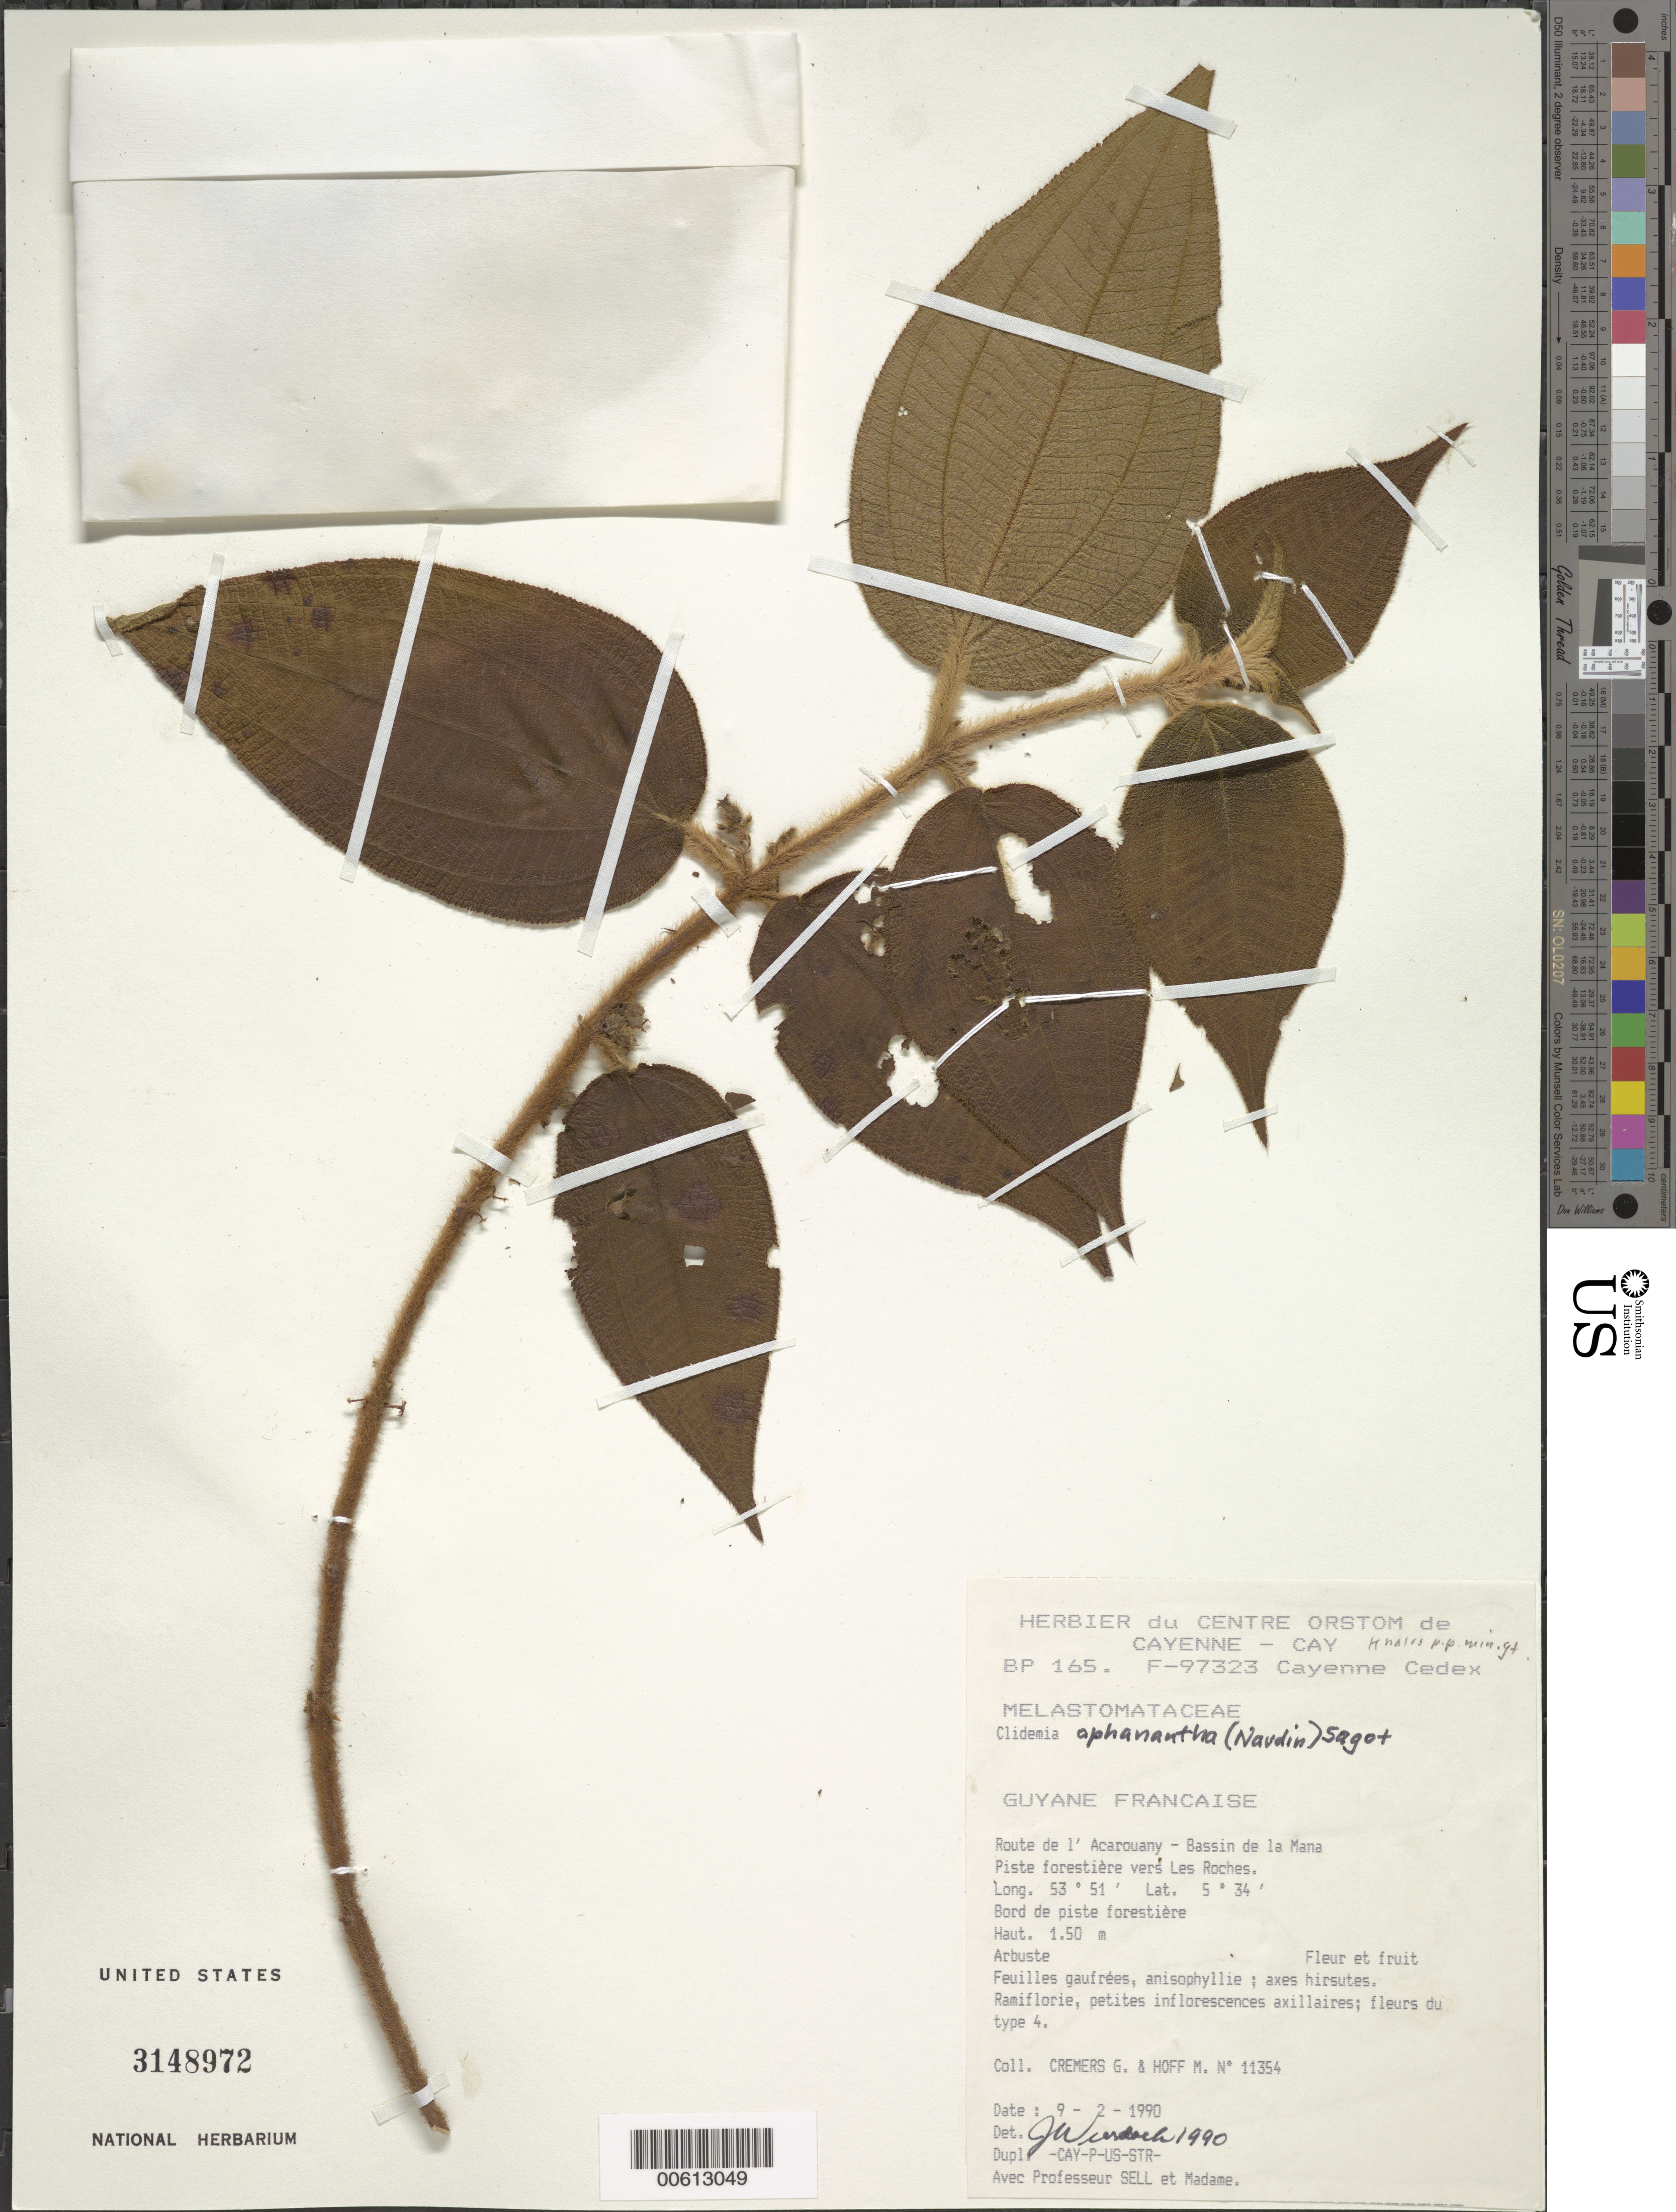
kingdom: Plantae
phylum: Tracheophyta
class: Magnoliopsida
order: Myrtales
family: Melastomataceae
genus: Clidemia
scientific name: Clidemia aphanantha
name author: (Naudin) Sagot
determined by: Wurdack, John J., (US), US (UNITED STATES)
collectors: G. Cremers & M. Hoff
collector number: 11354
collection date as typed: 9-Feb-90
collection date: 1990-02-09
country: French Guiana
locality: Route de l'Acarouany, Bassin de la Mana; piste forestiere vers Les Roches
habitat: Borde de piste forestiere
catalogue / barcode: US 3148972